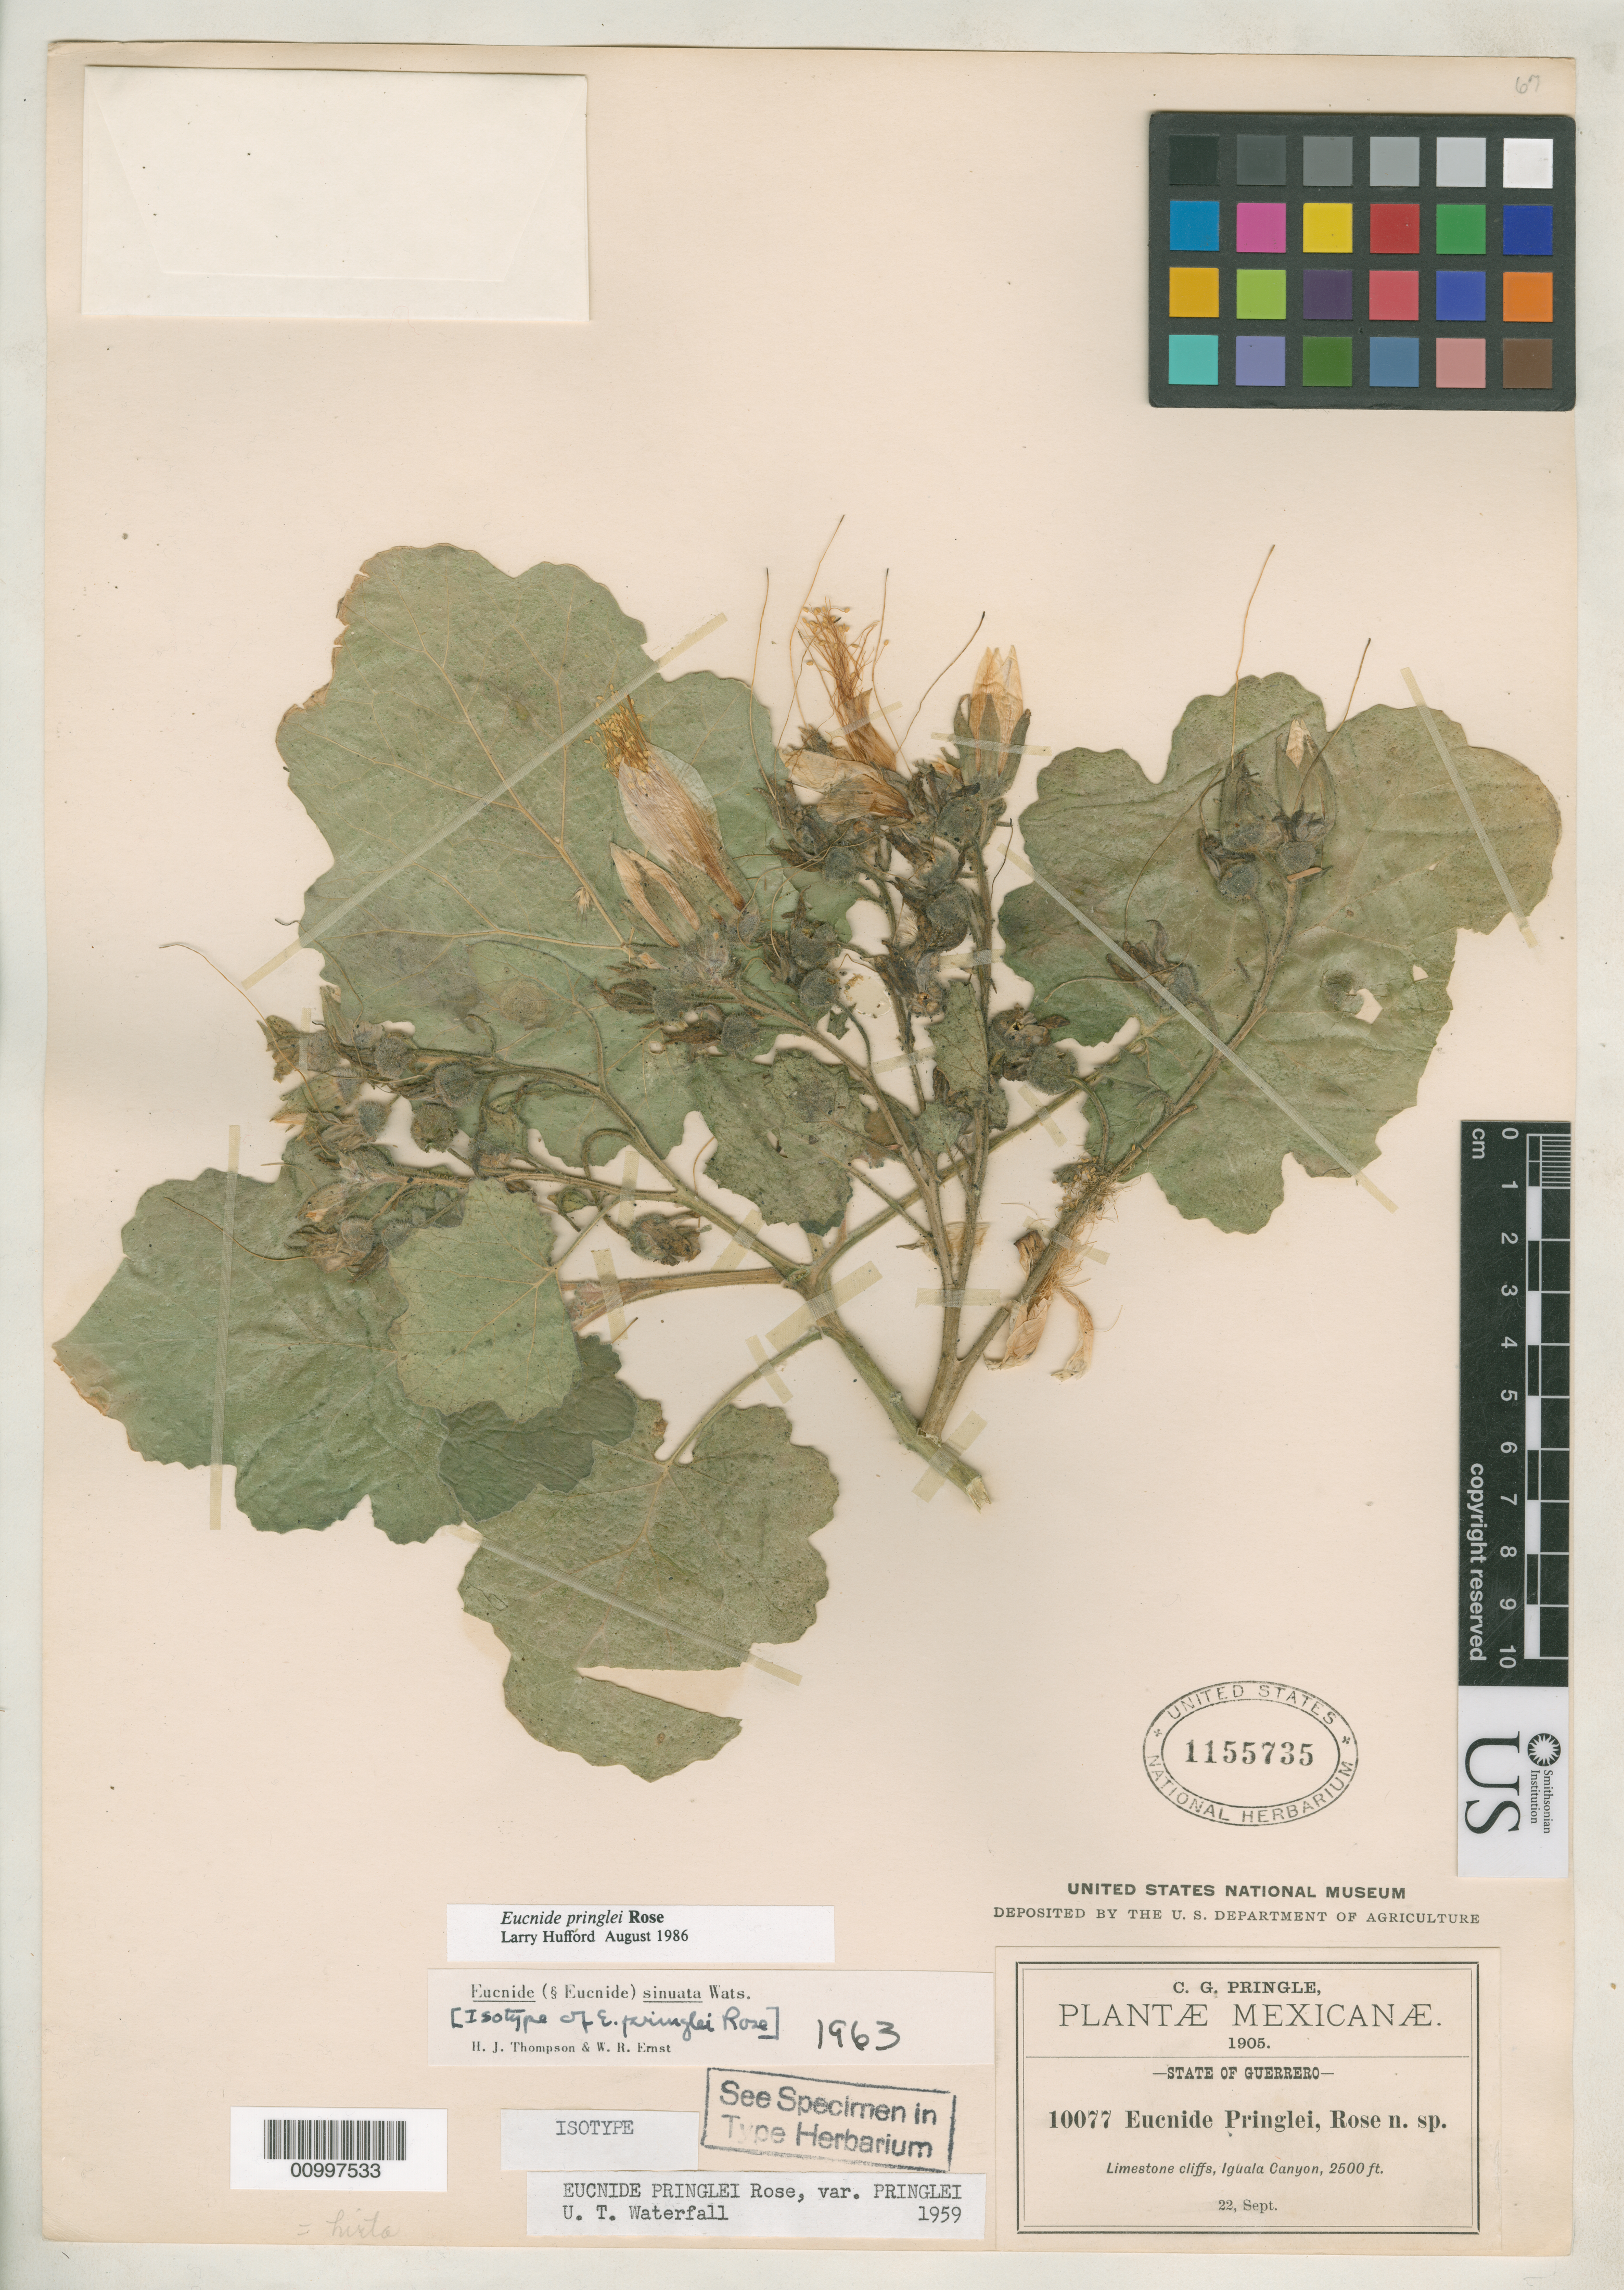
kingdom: Plantae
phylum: Tracheophyta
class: Magnoliopsida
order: Cornales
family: Loasaceae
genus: Eucnide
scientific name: Eucnide pringlei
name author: Rose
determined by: Hufford, L.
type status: Isotype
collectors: C. G. Pringle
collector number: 10077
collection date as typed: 22 Sep 1905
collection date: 1905-09-22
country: Mexico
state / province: Guerrero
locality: Limestone cliffs, Iguala Canyon.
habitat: Limestone cliffs.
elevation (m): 762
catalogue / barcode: US 1155735